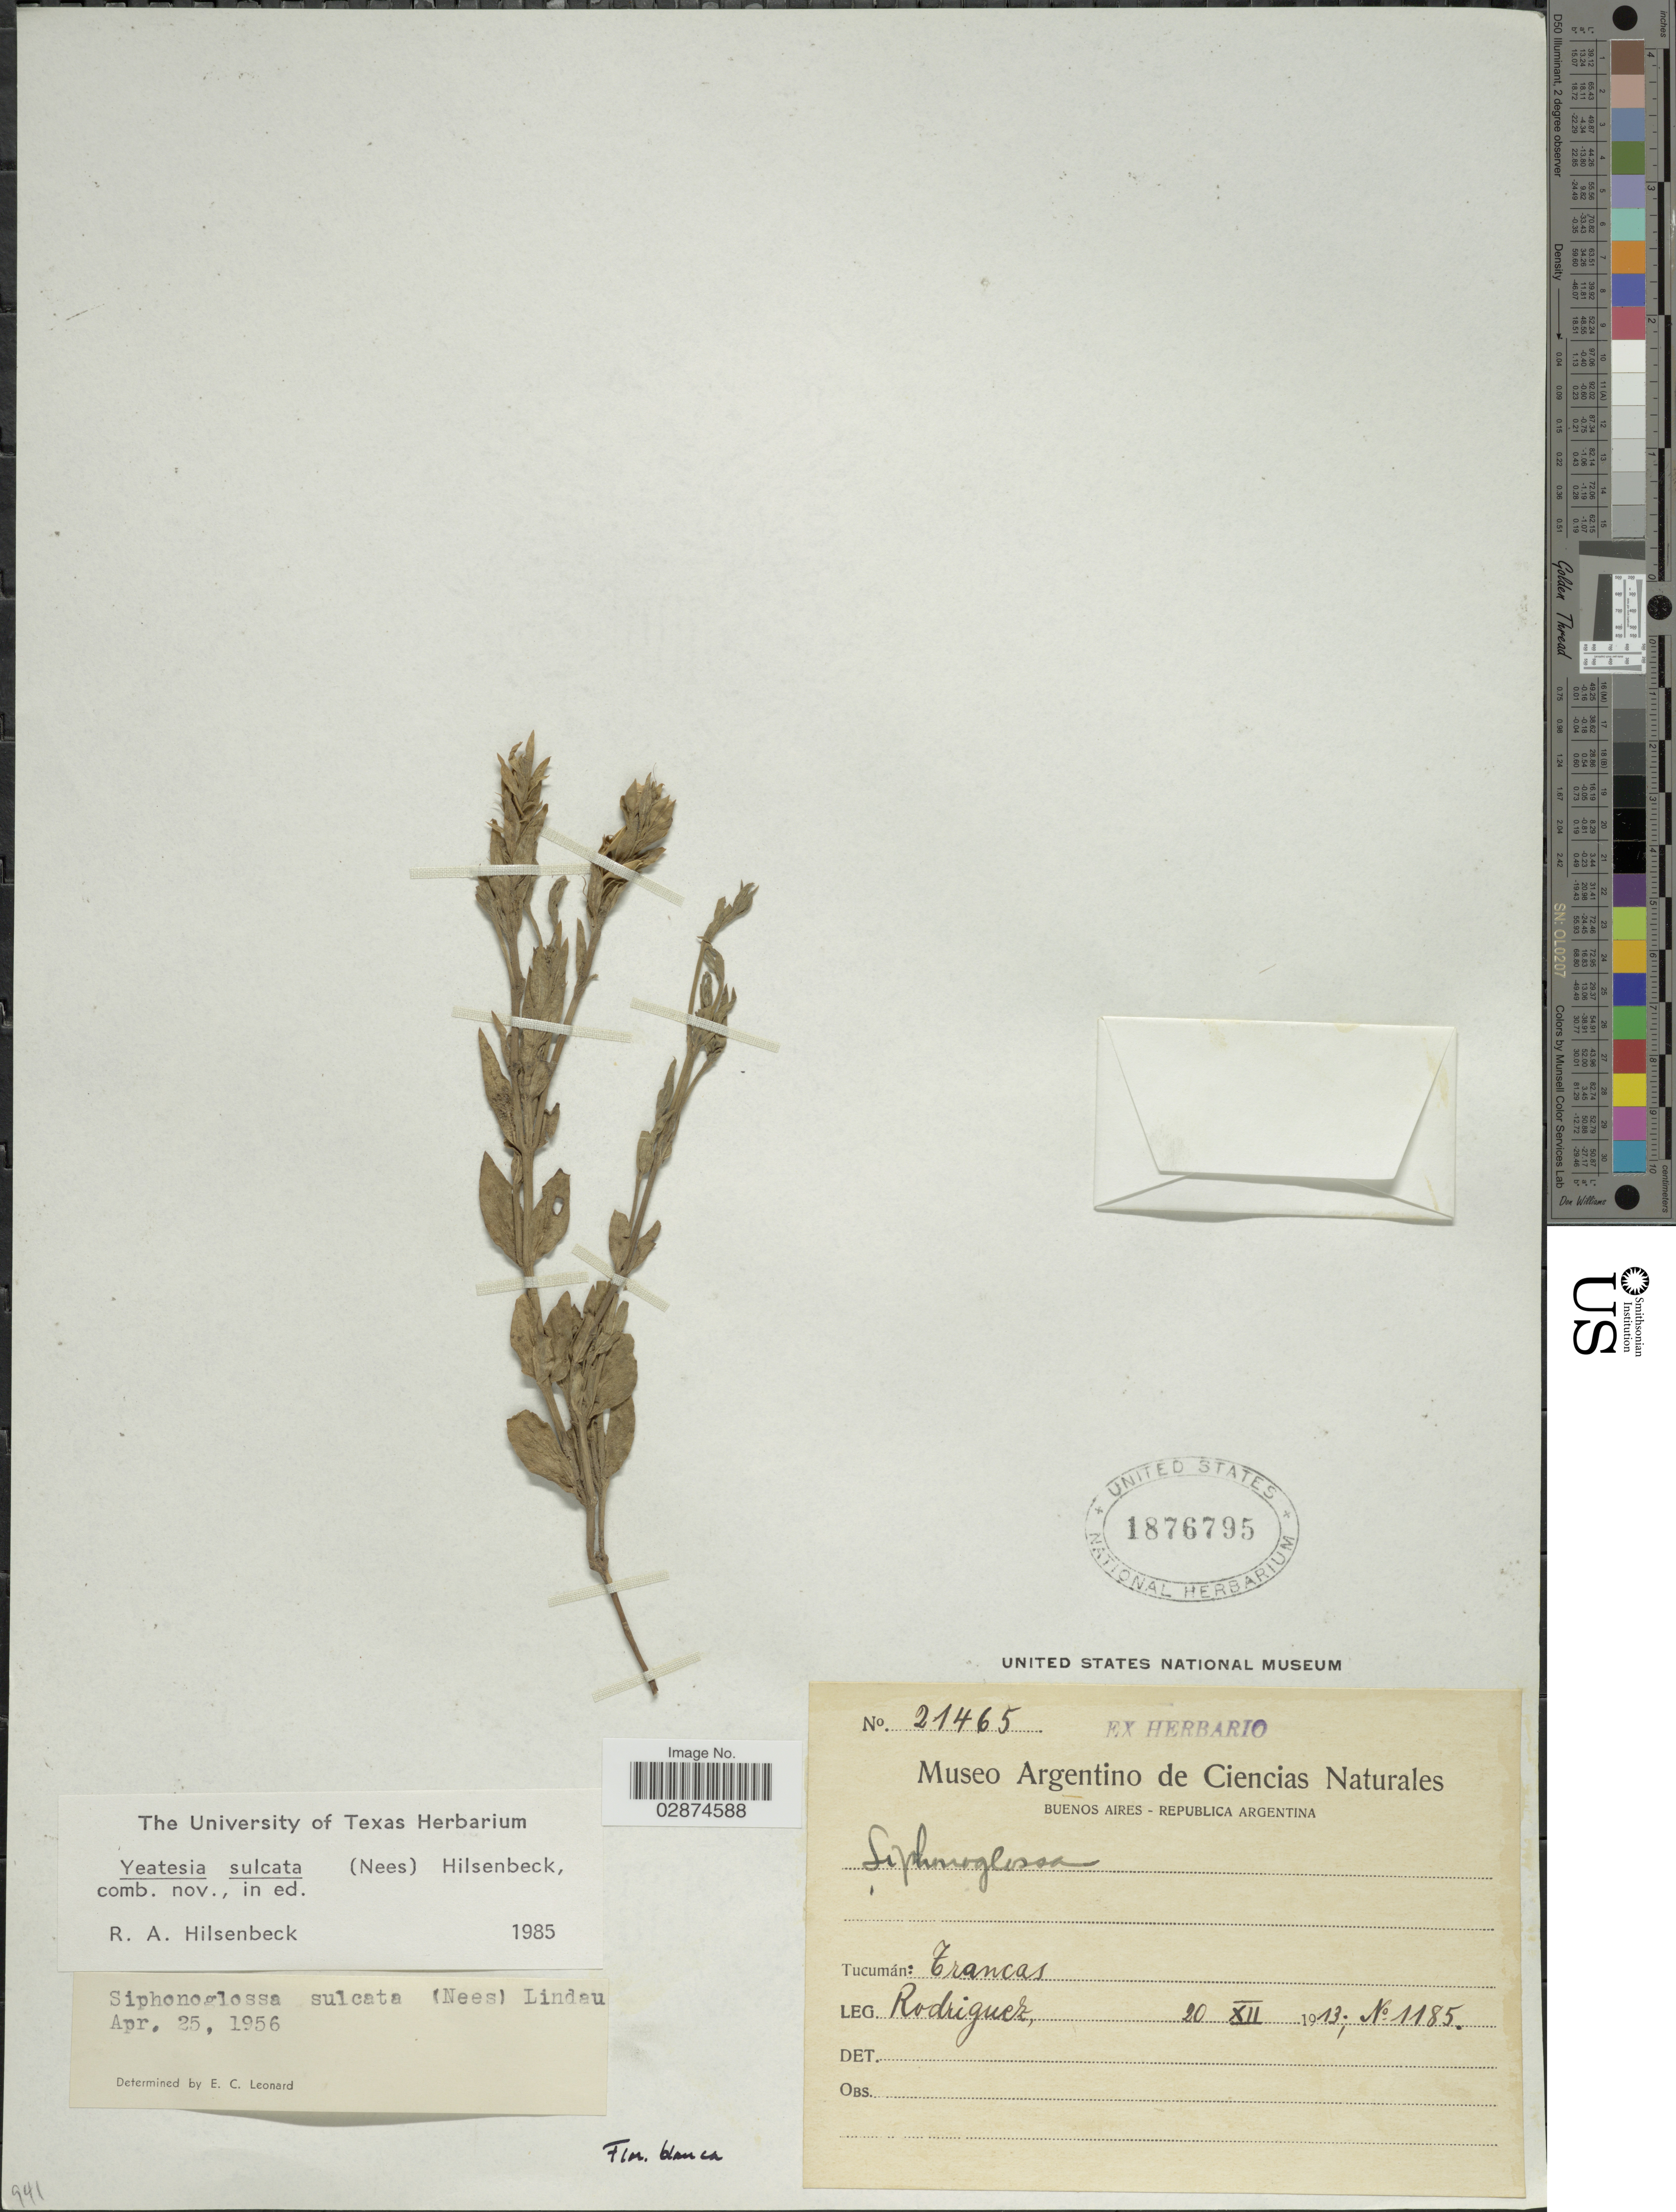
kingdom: Plantae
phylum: Tracheophyta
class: Magnoliopsida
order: Lamiales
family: Acanthaceae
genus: Yeatesia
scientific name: Yeatesia sulcata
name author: (Nees) Hilsenb.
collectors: Rodriguez, --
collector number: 1185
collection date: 1913-12-20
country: Argentina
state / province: Tucuman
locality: Trancas.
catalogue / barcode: US 1876795